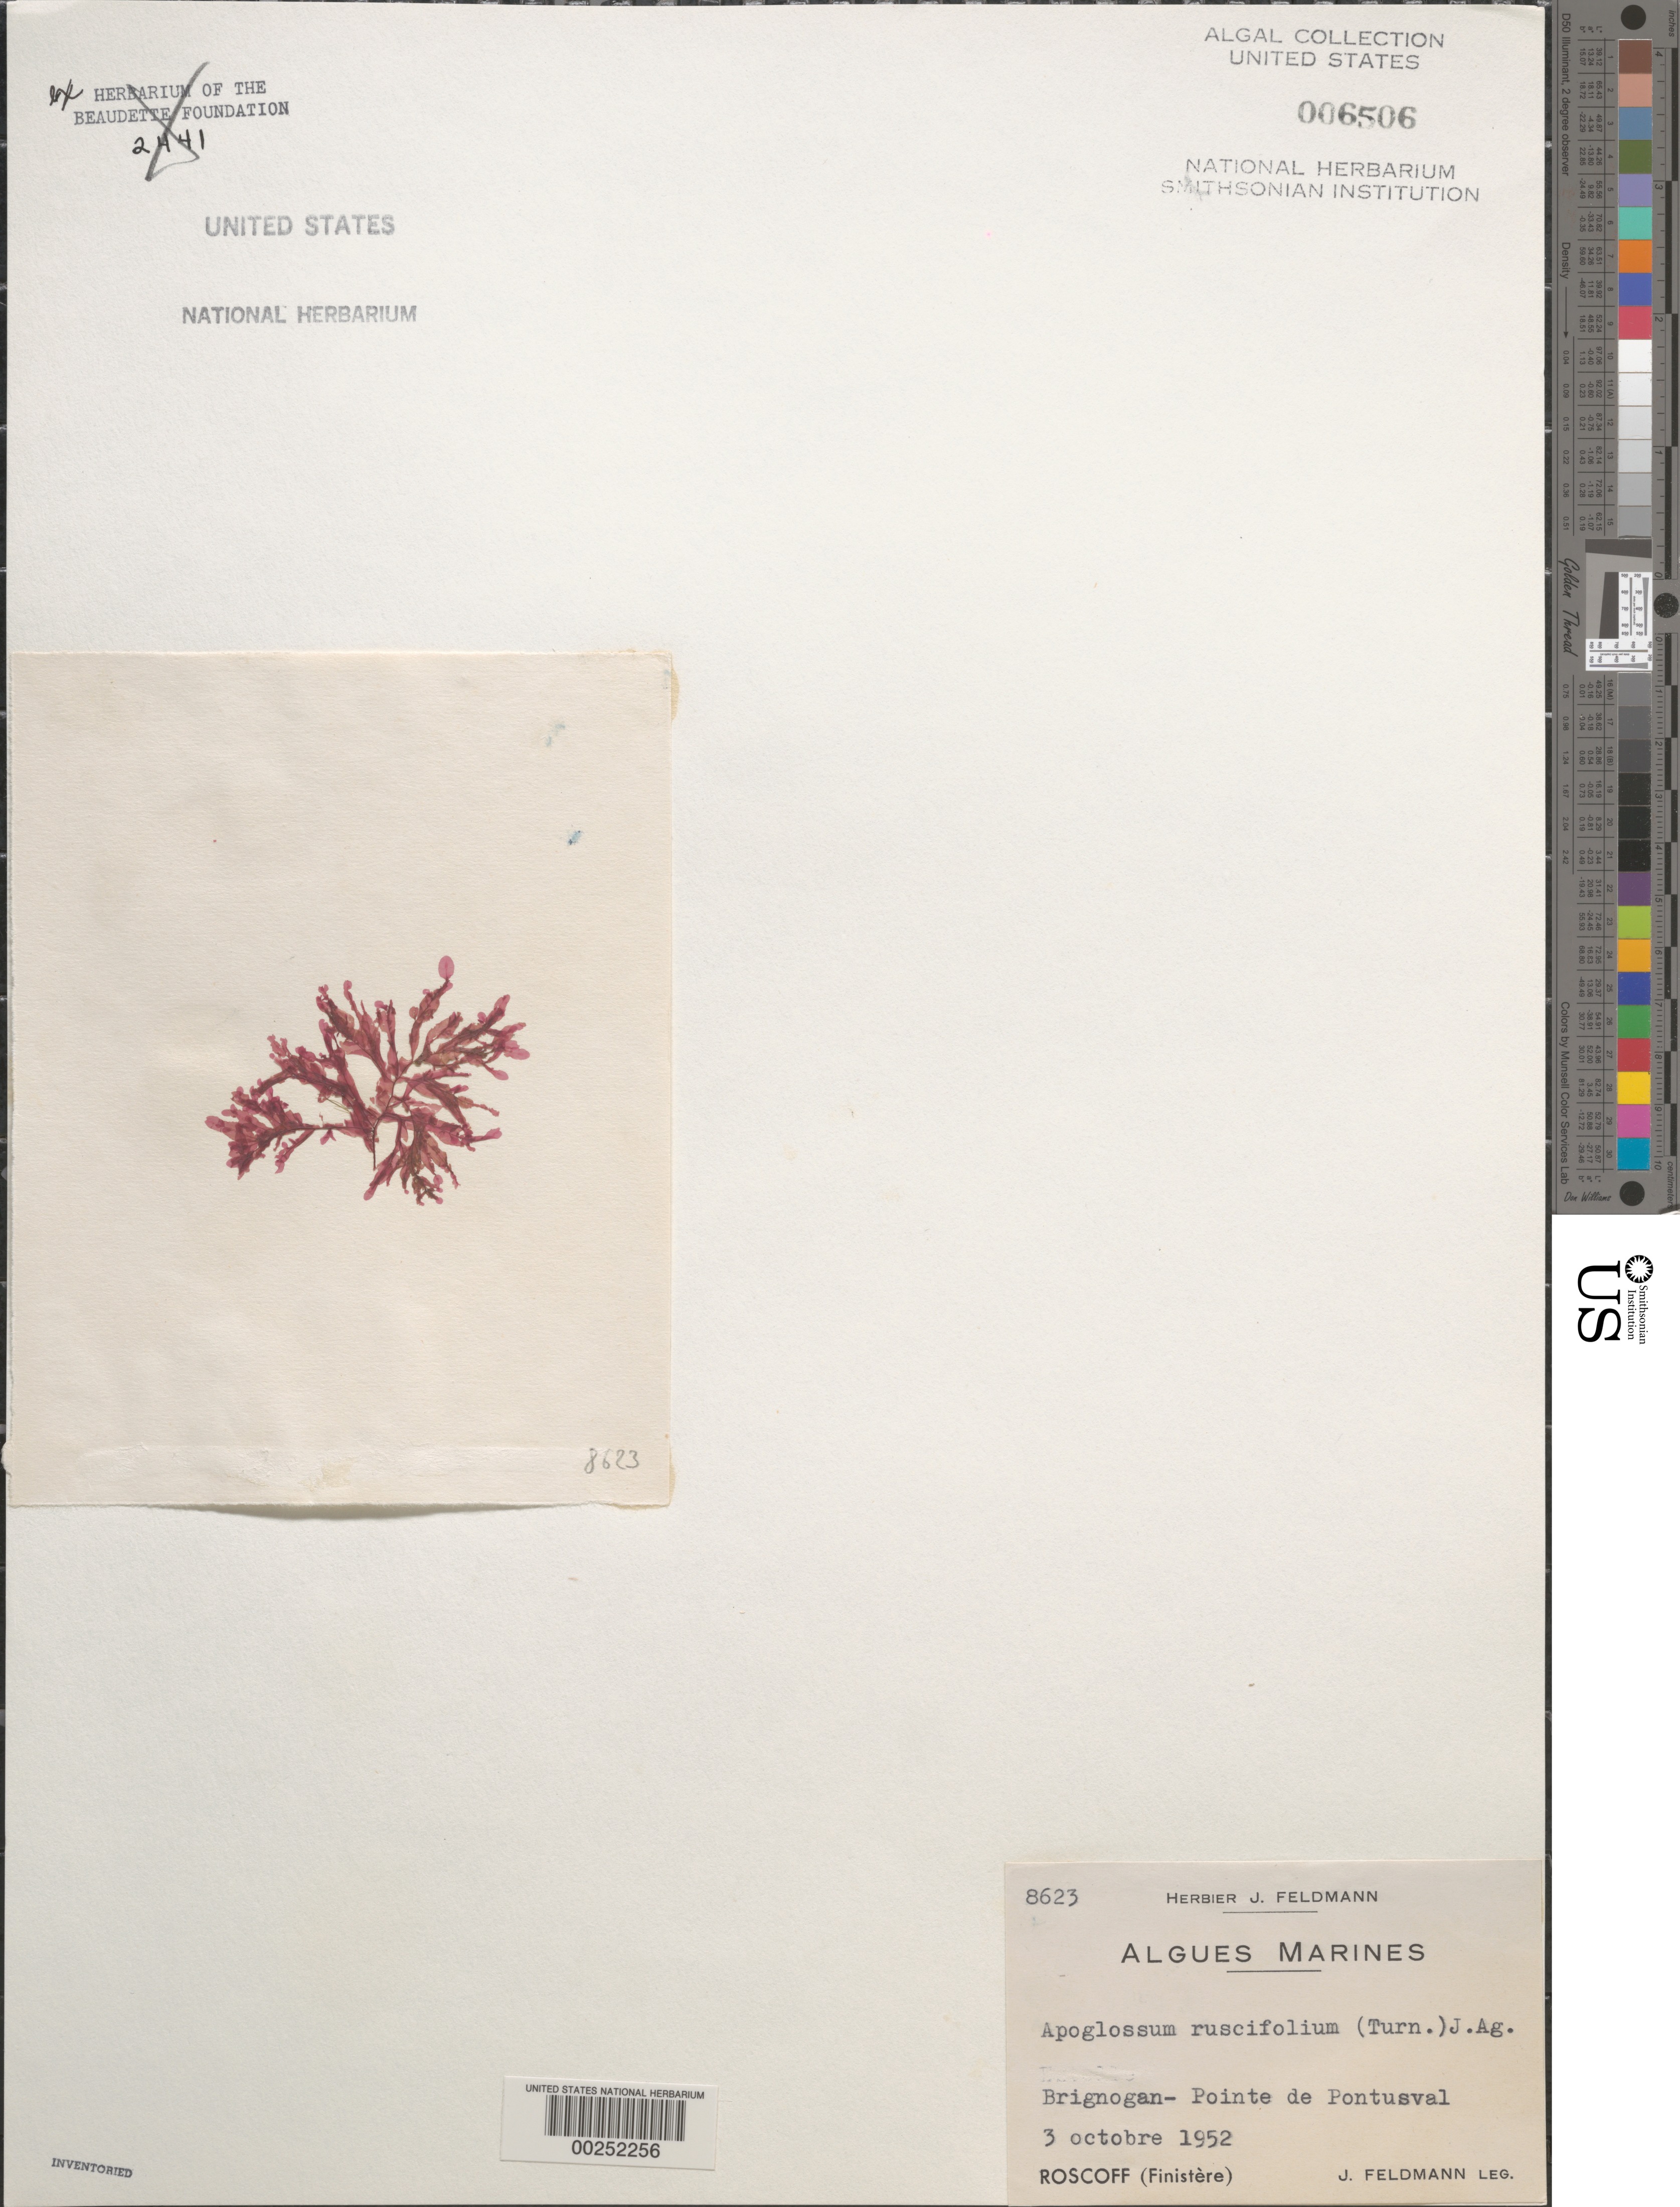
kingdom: Plantae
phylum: Rhodophyta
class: Florideophyceae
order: Ceramiales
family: Delesseriaceae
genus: Apoglossum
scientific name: Apoglossum ruscifolium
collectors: J. Feldmann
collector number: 8623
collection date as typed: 03 Oct 1952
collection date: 1952-10-03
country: France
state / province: Bretagne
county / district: Finistère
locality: Brignogan, pointe de pontusval, roscoff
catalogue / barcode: US 6506